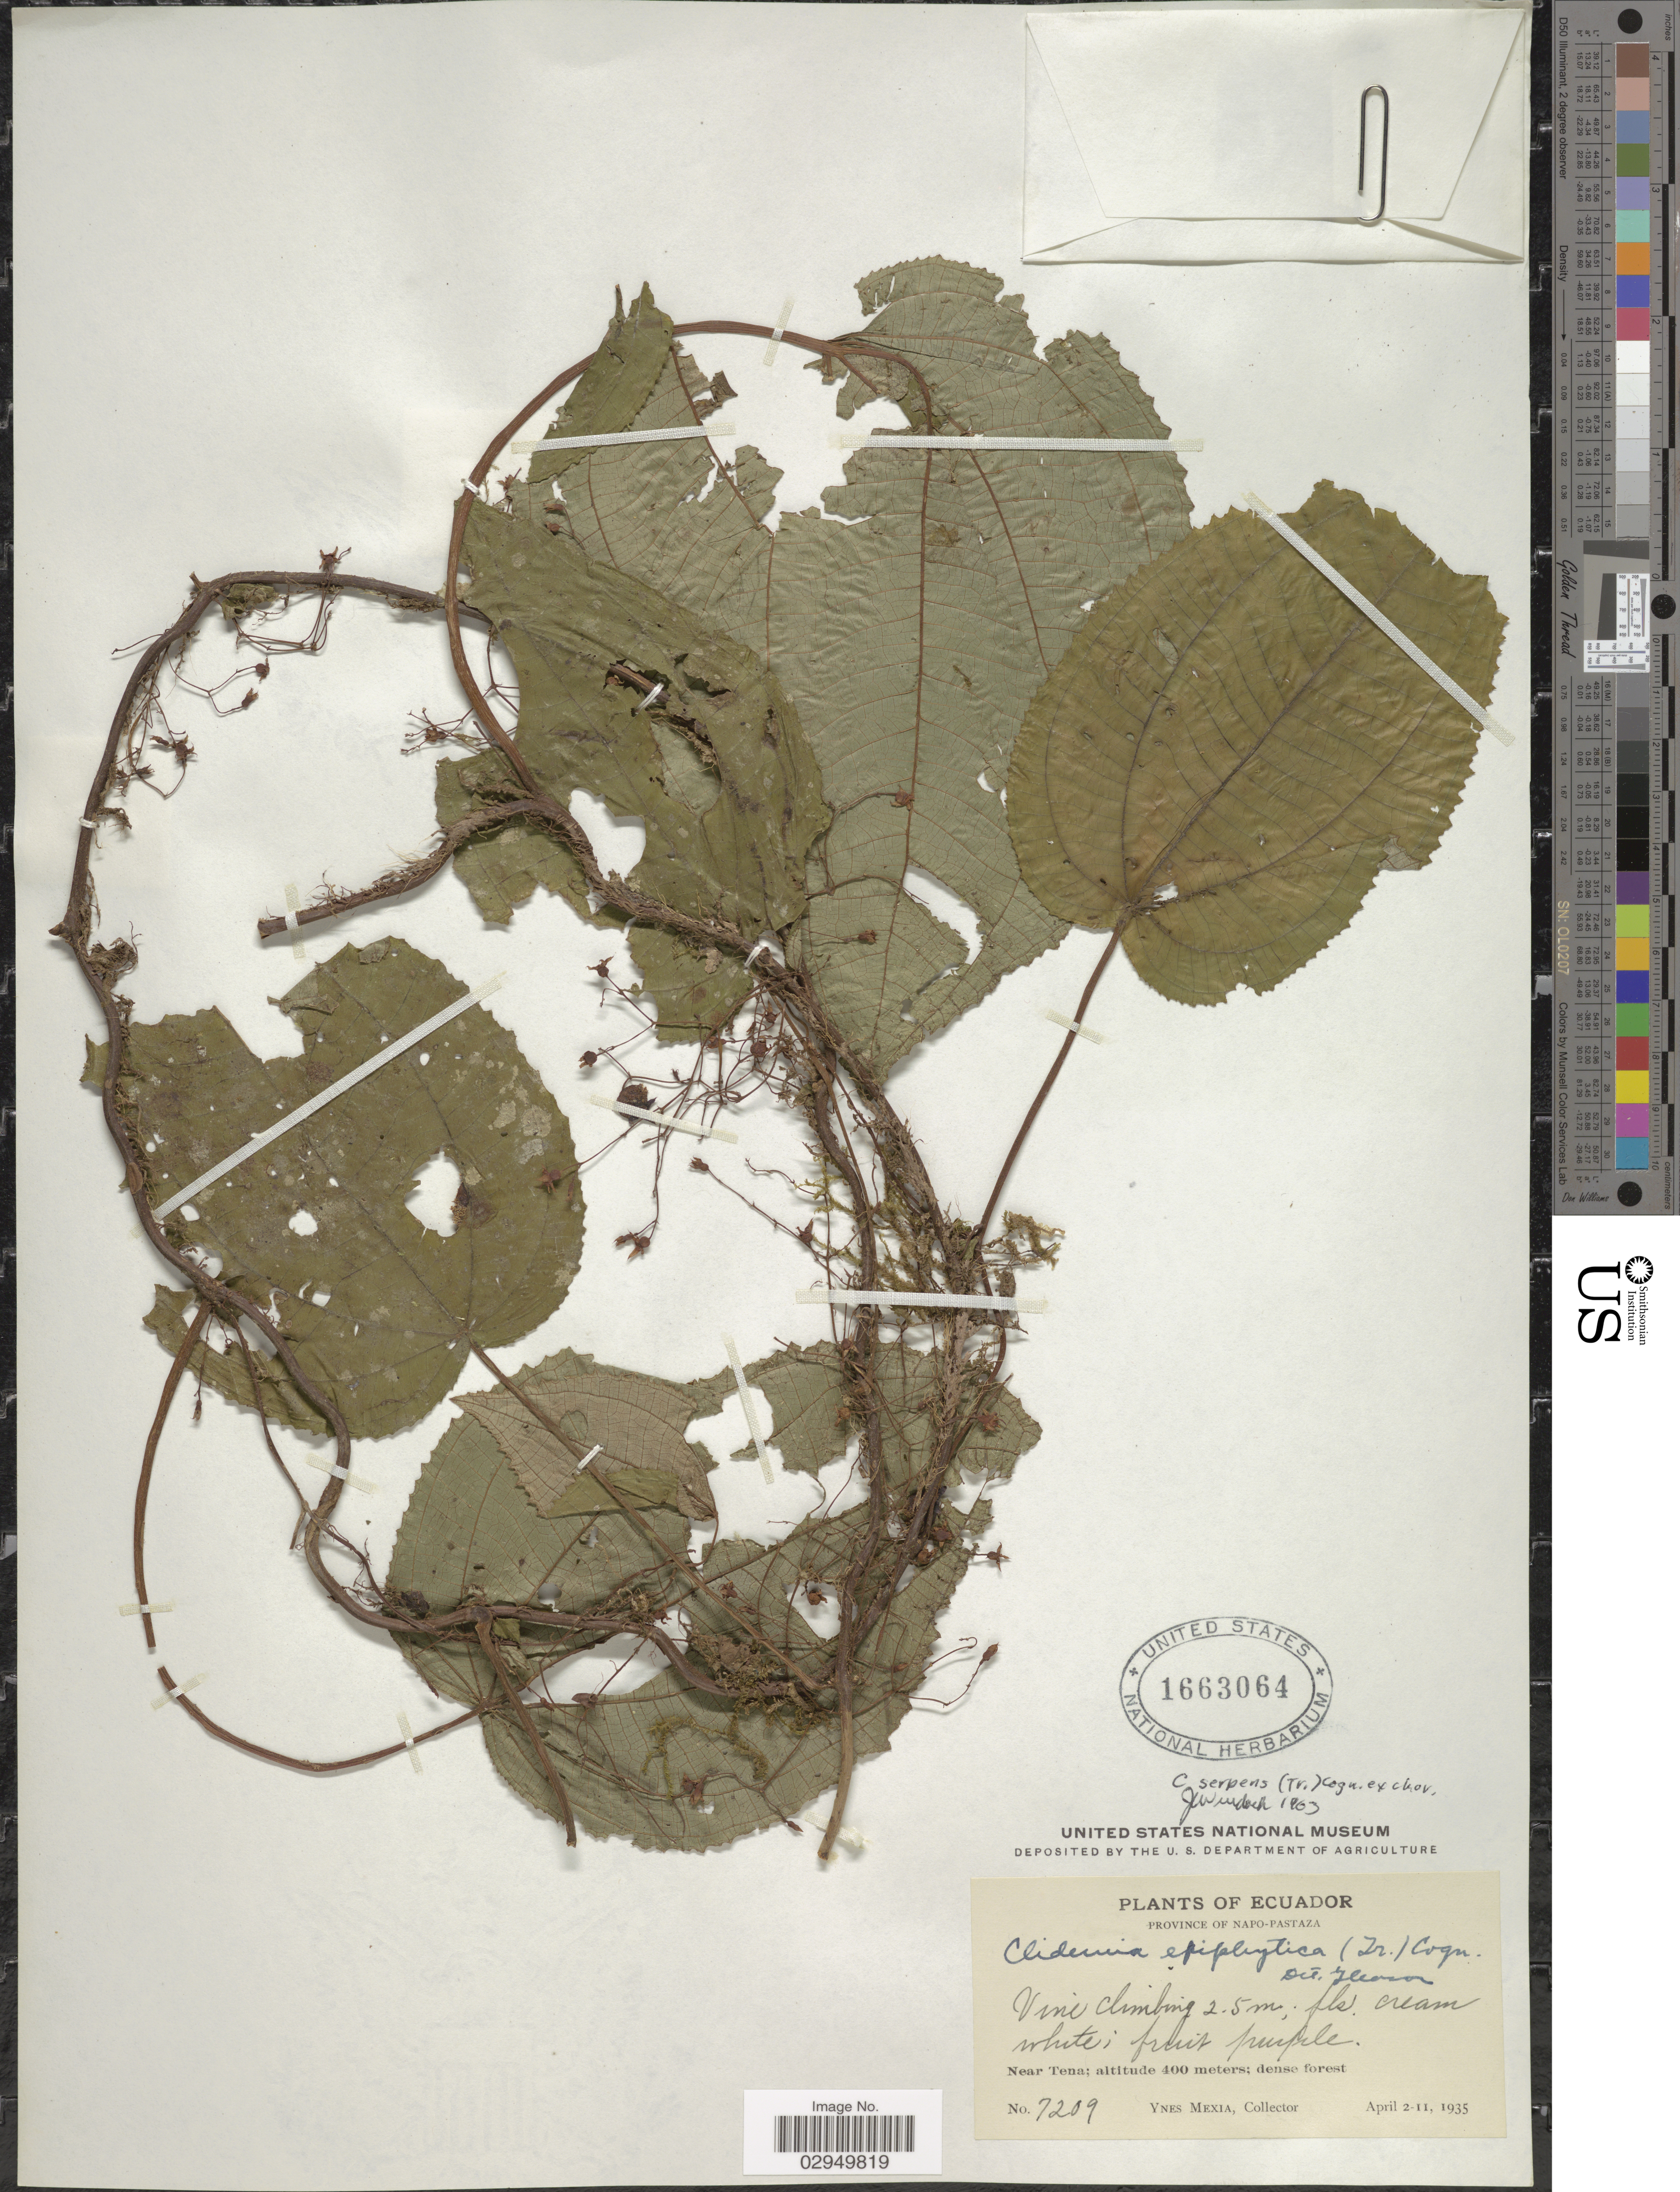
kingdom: Plantae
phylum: Tracheophyta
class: Magnoliopsida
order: Myrtales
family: Melastomataceae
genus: Clidemia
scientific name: Clidemia serpens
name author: (Triana) Cogn.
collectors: Y. Mexia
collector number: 7209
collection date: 1935-04-02/1935-04-11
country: Ecuador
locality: Province of Napo-Pastaza. Near Tena.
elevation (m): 400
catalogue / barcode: US 1663064